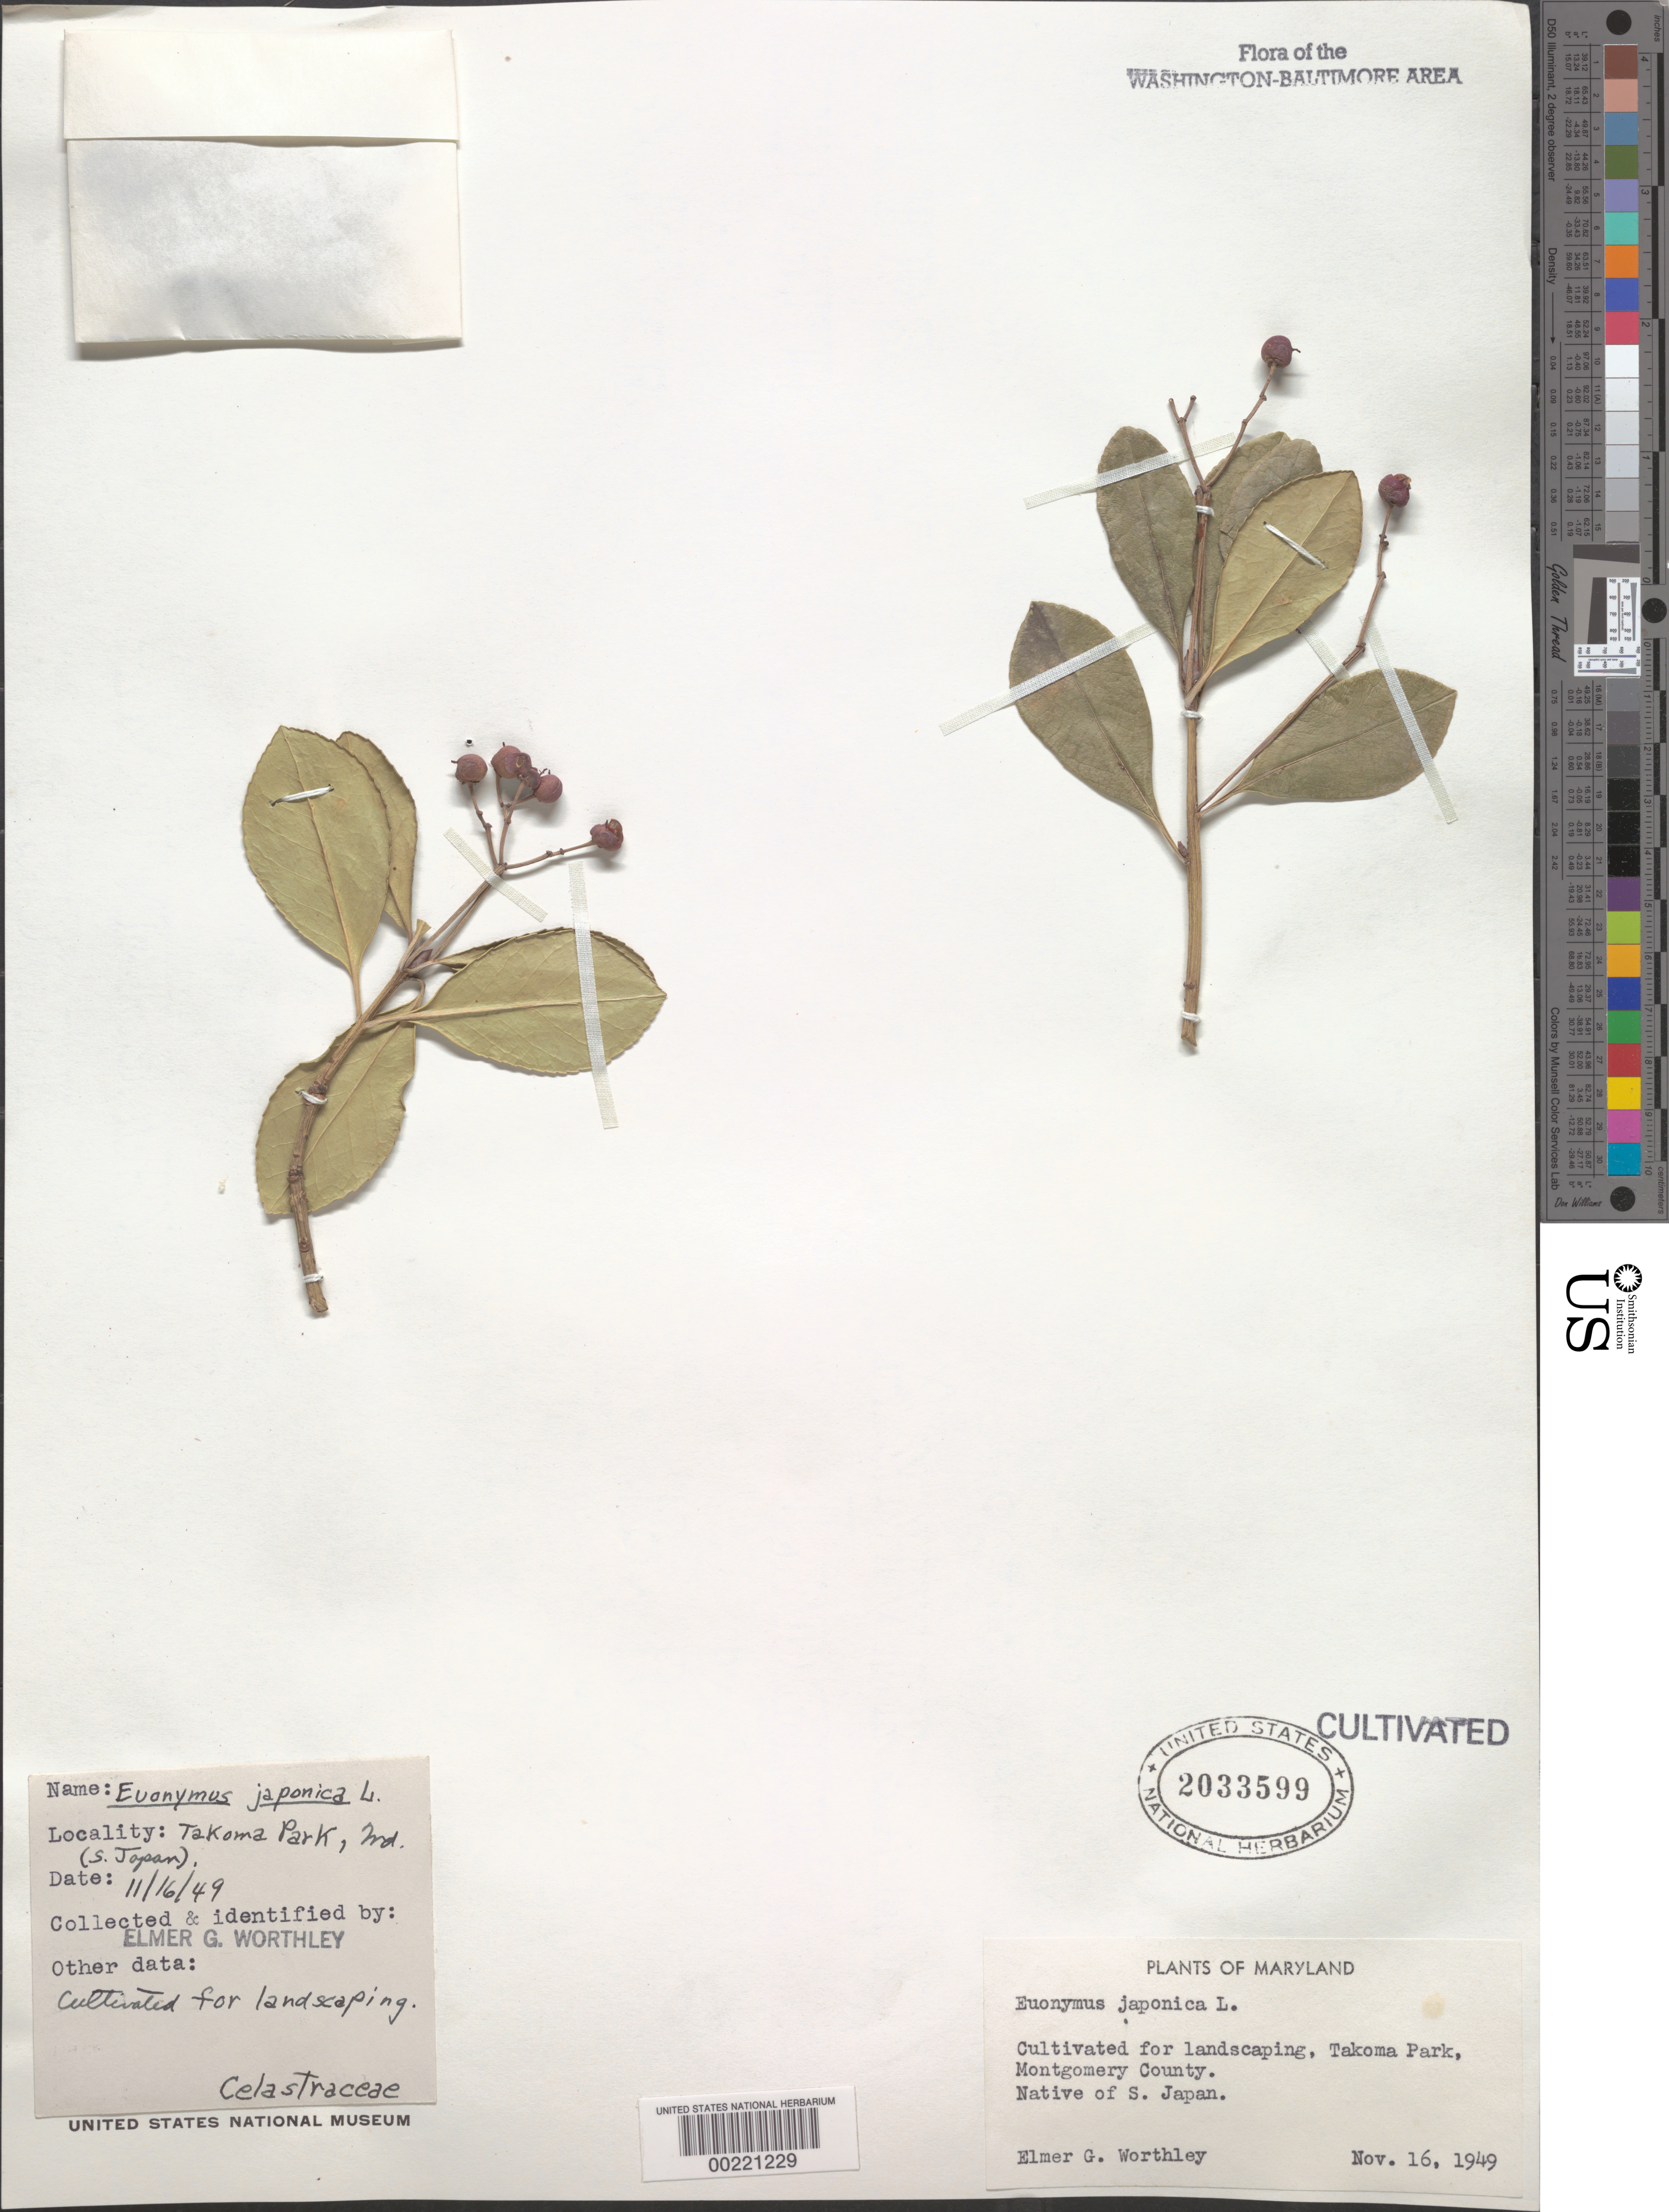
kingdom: Plantae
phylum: Tracheophyta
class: Magnoliopsida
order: Celastrales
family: Celastraceae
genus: Euonymus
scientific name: Euonymus japonicus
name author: Thunb.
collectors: E. Worthley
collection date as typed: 16 Nov 1949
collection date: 1949-11-16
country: United States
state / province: Maryland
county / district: Montgomery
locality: Takoma Park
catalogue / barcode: US 2033599